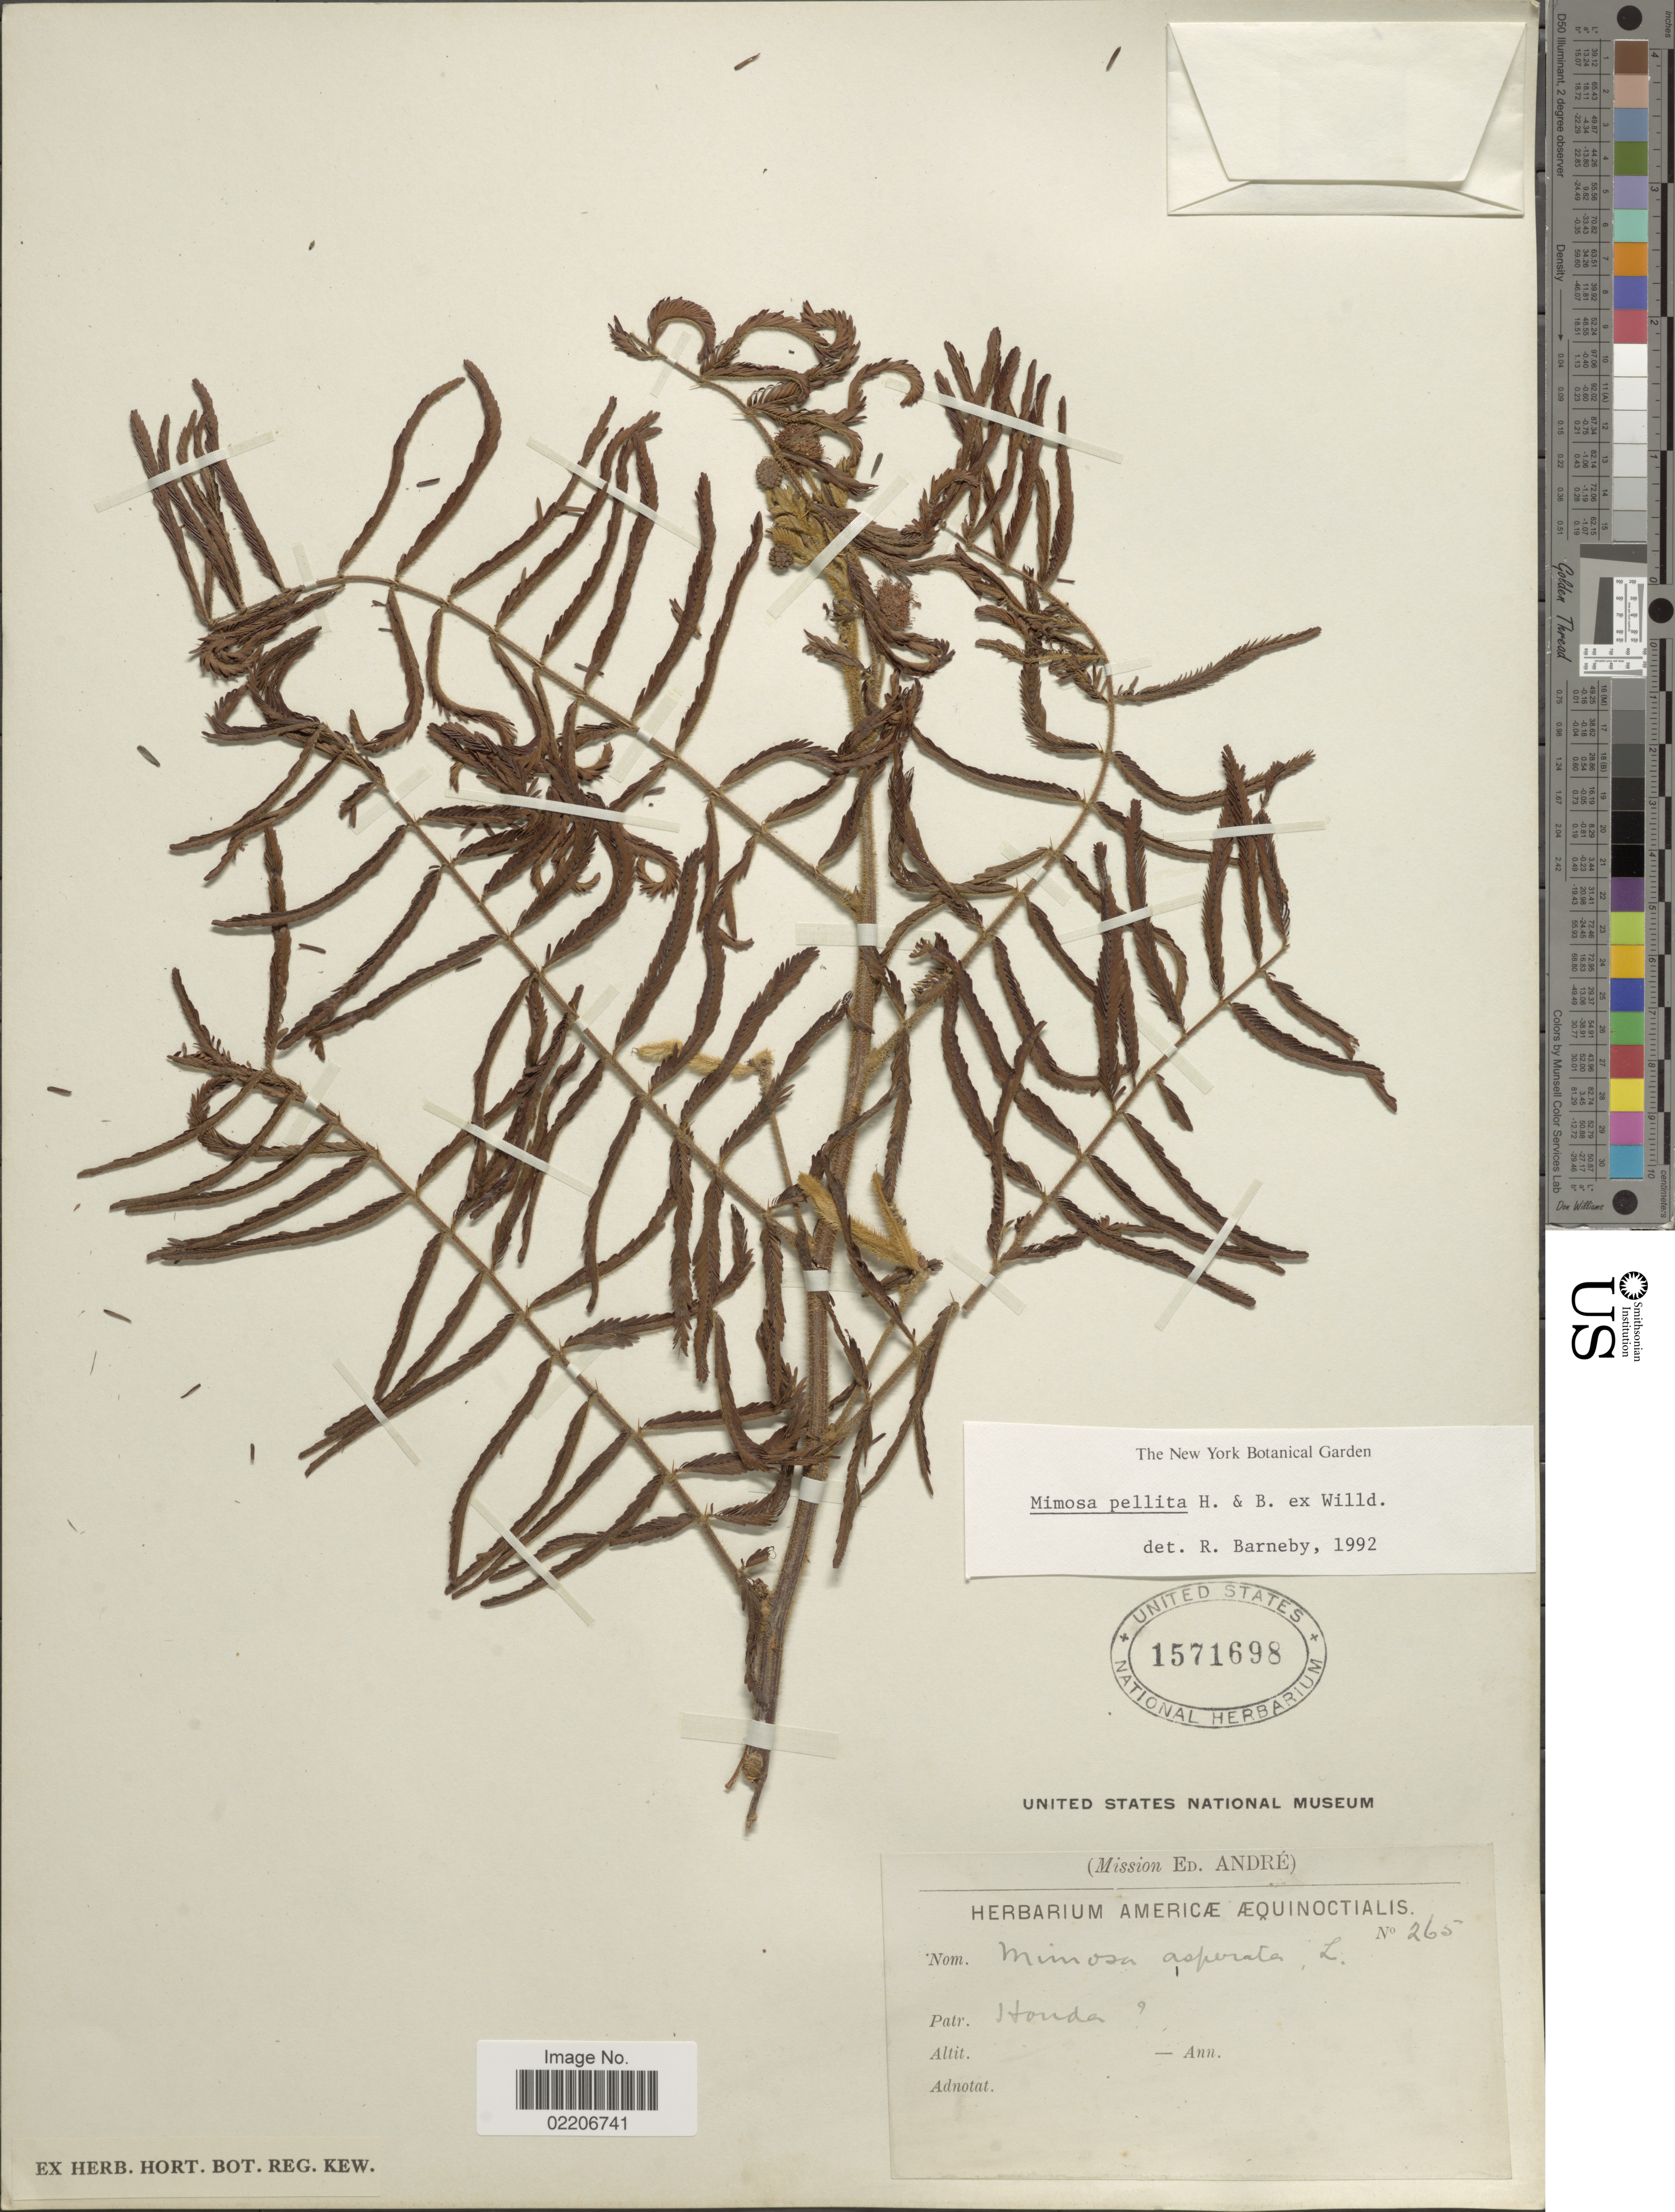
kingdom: Plantae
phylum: Tracheophyta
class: Magnoliopsida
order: Fabales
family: Fabaceae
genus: Mimosa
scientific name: Mimosa pellita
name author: Humb. & Bonpl. ex Willd.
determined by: Barneby, Rupert C., (NY)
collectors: ex herb. Americæ Æquinoctialis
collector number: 265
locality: Honda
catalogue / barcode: US 1571698